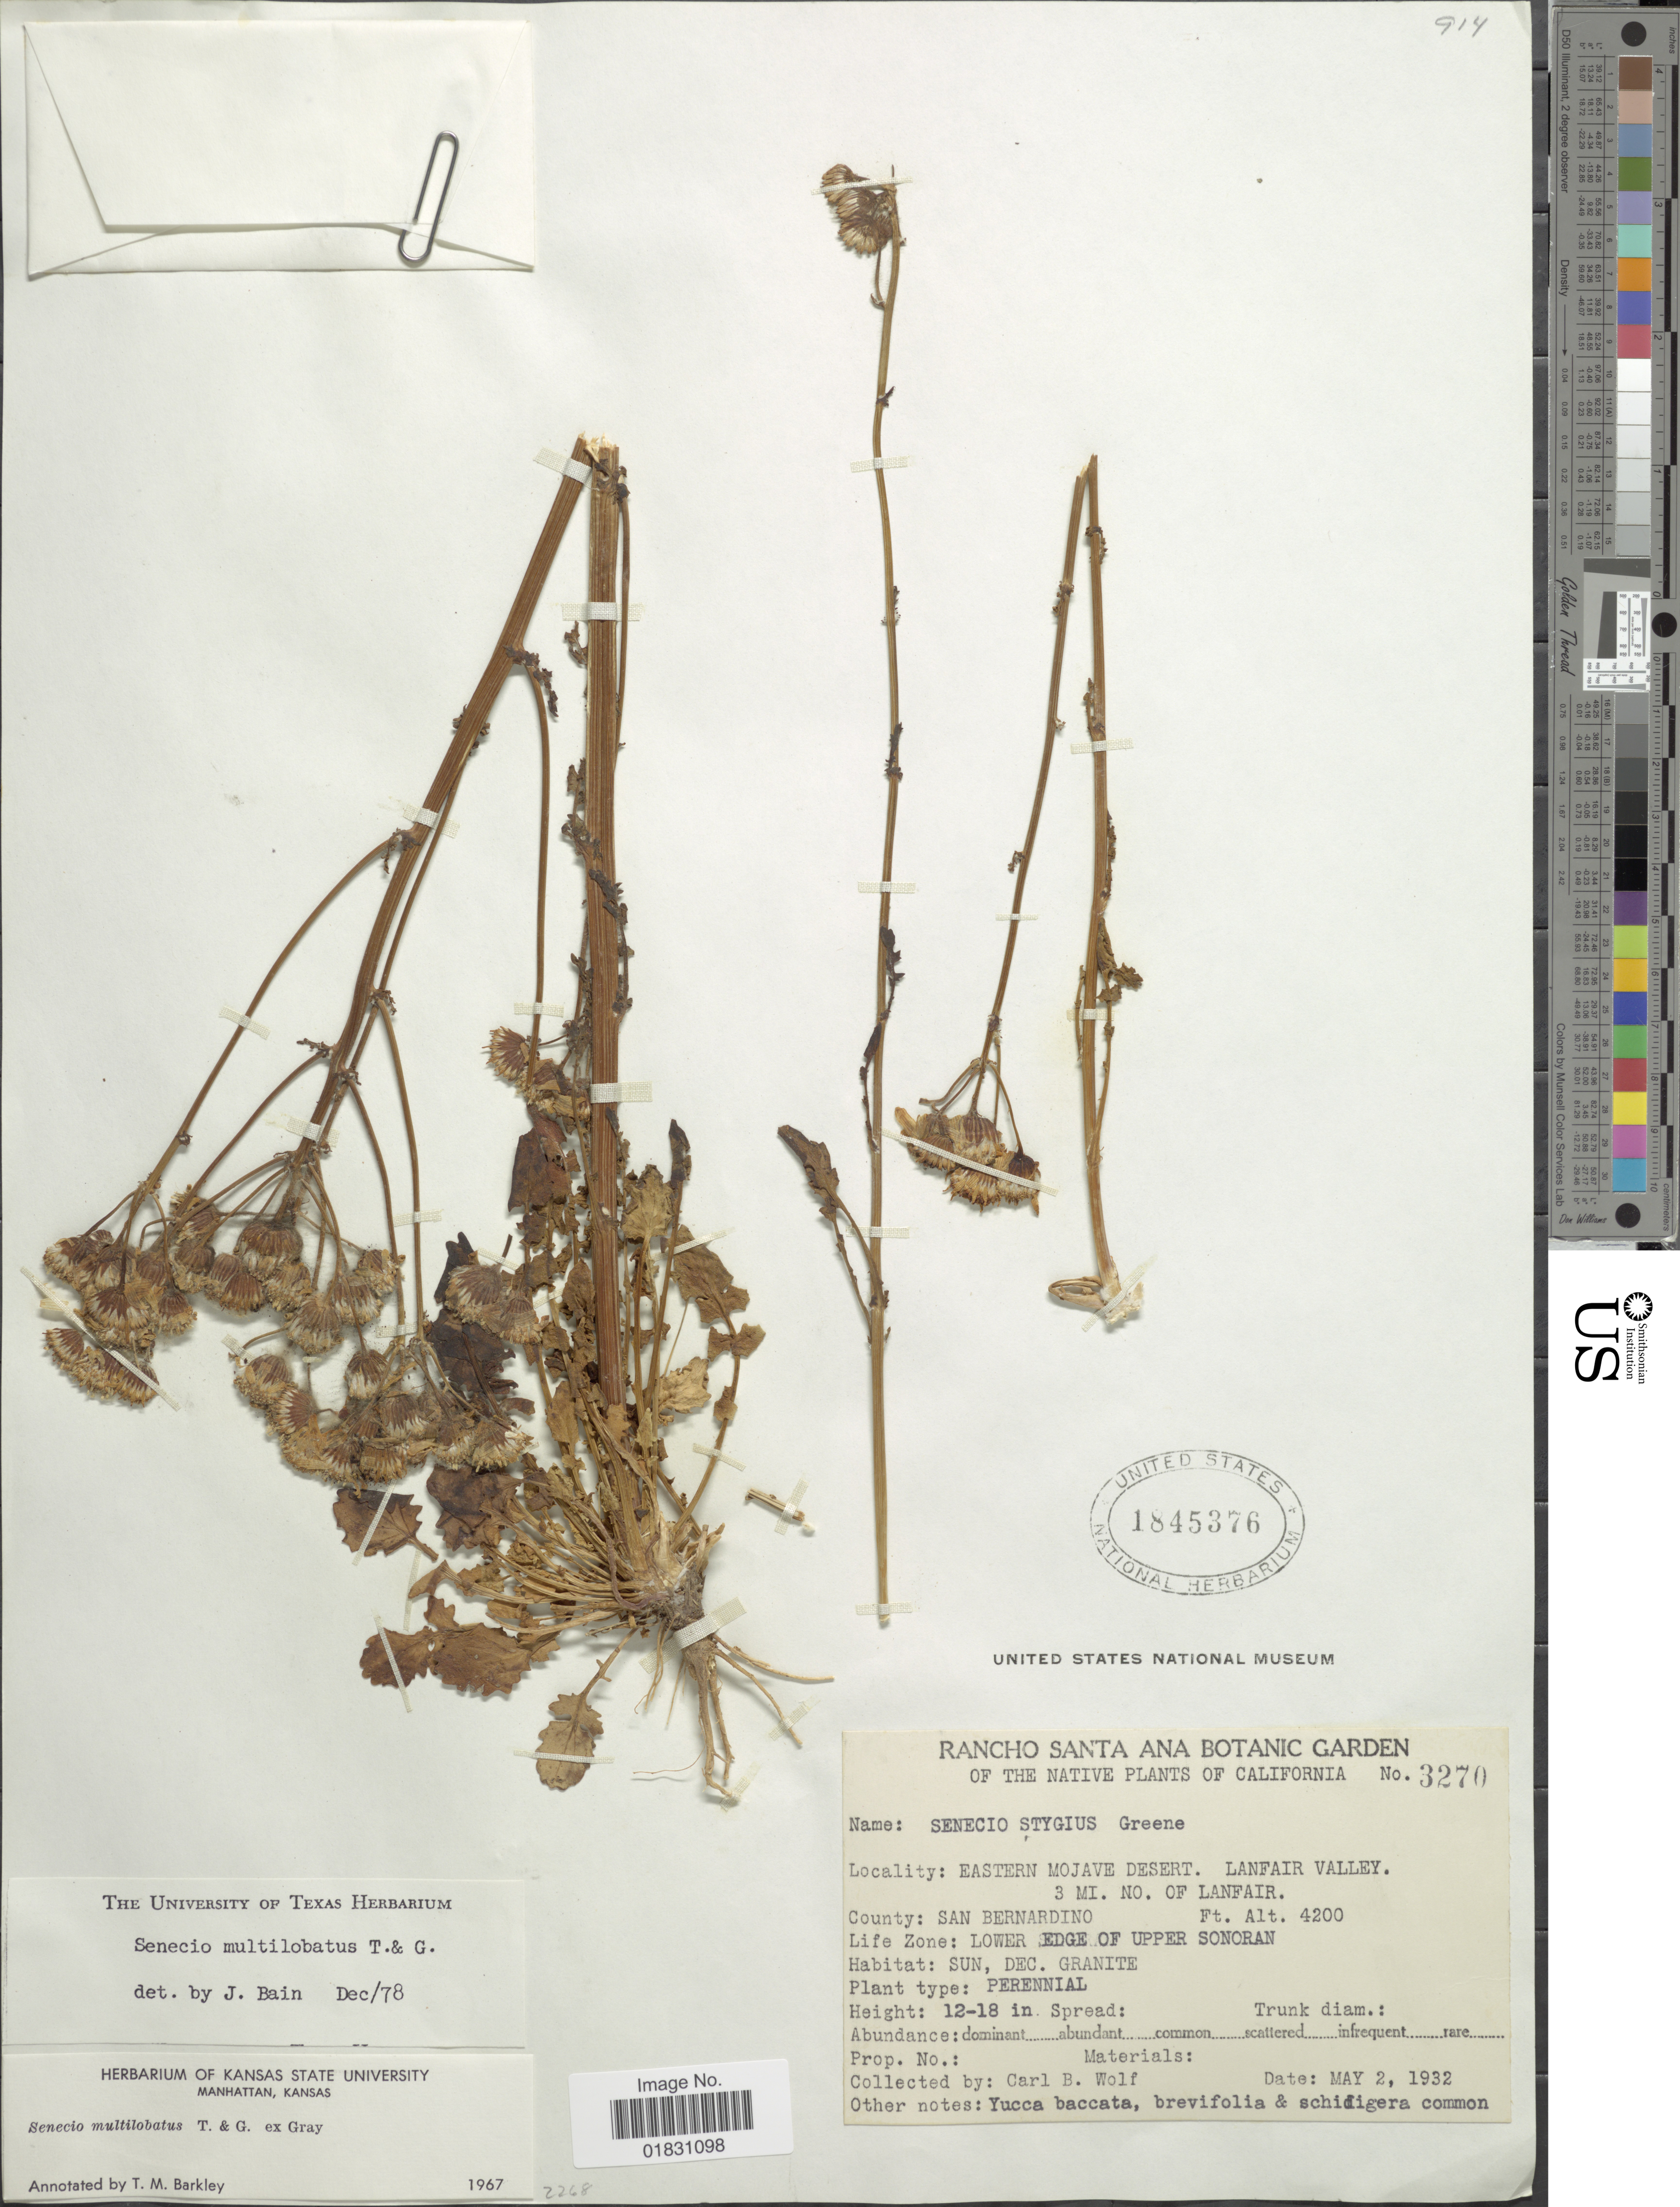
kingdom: Plantae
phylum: Tracheophyta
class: Magnoliopsida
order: Asterales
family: Asteraceae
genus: Packera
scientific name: Packera multilobata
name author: (Torr. & A. Gray) W.A. Weber & Á. Löve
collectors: C. B. Wolf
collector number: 3270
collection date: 1932-05-02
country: United States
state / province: California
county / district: San Bernardino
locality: Eastern Mojave Desert, Lanfair Valley, 3 mi. No. of Lanfair, County: San Bernardino , Life Zone: Lower edge of Upper Sonoran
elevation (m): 1280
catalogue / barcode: US 1845376